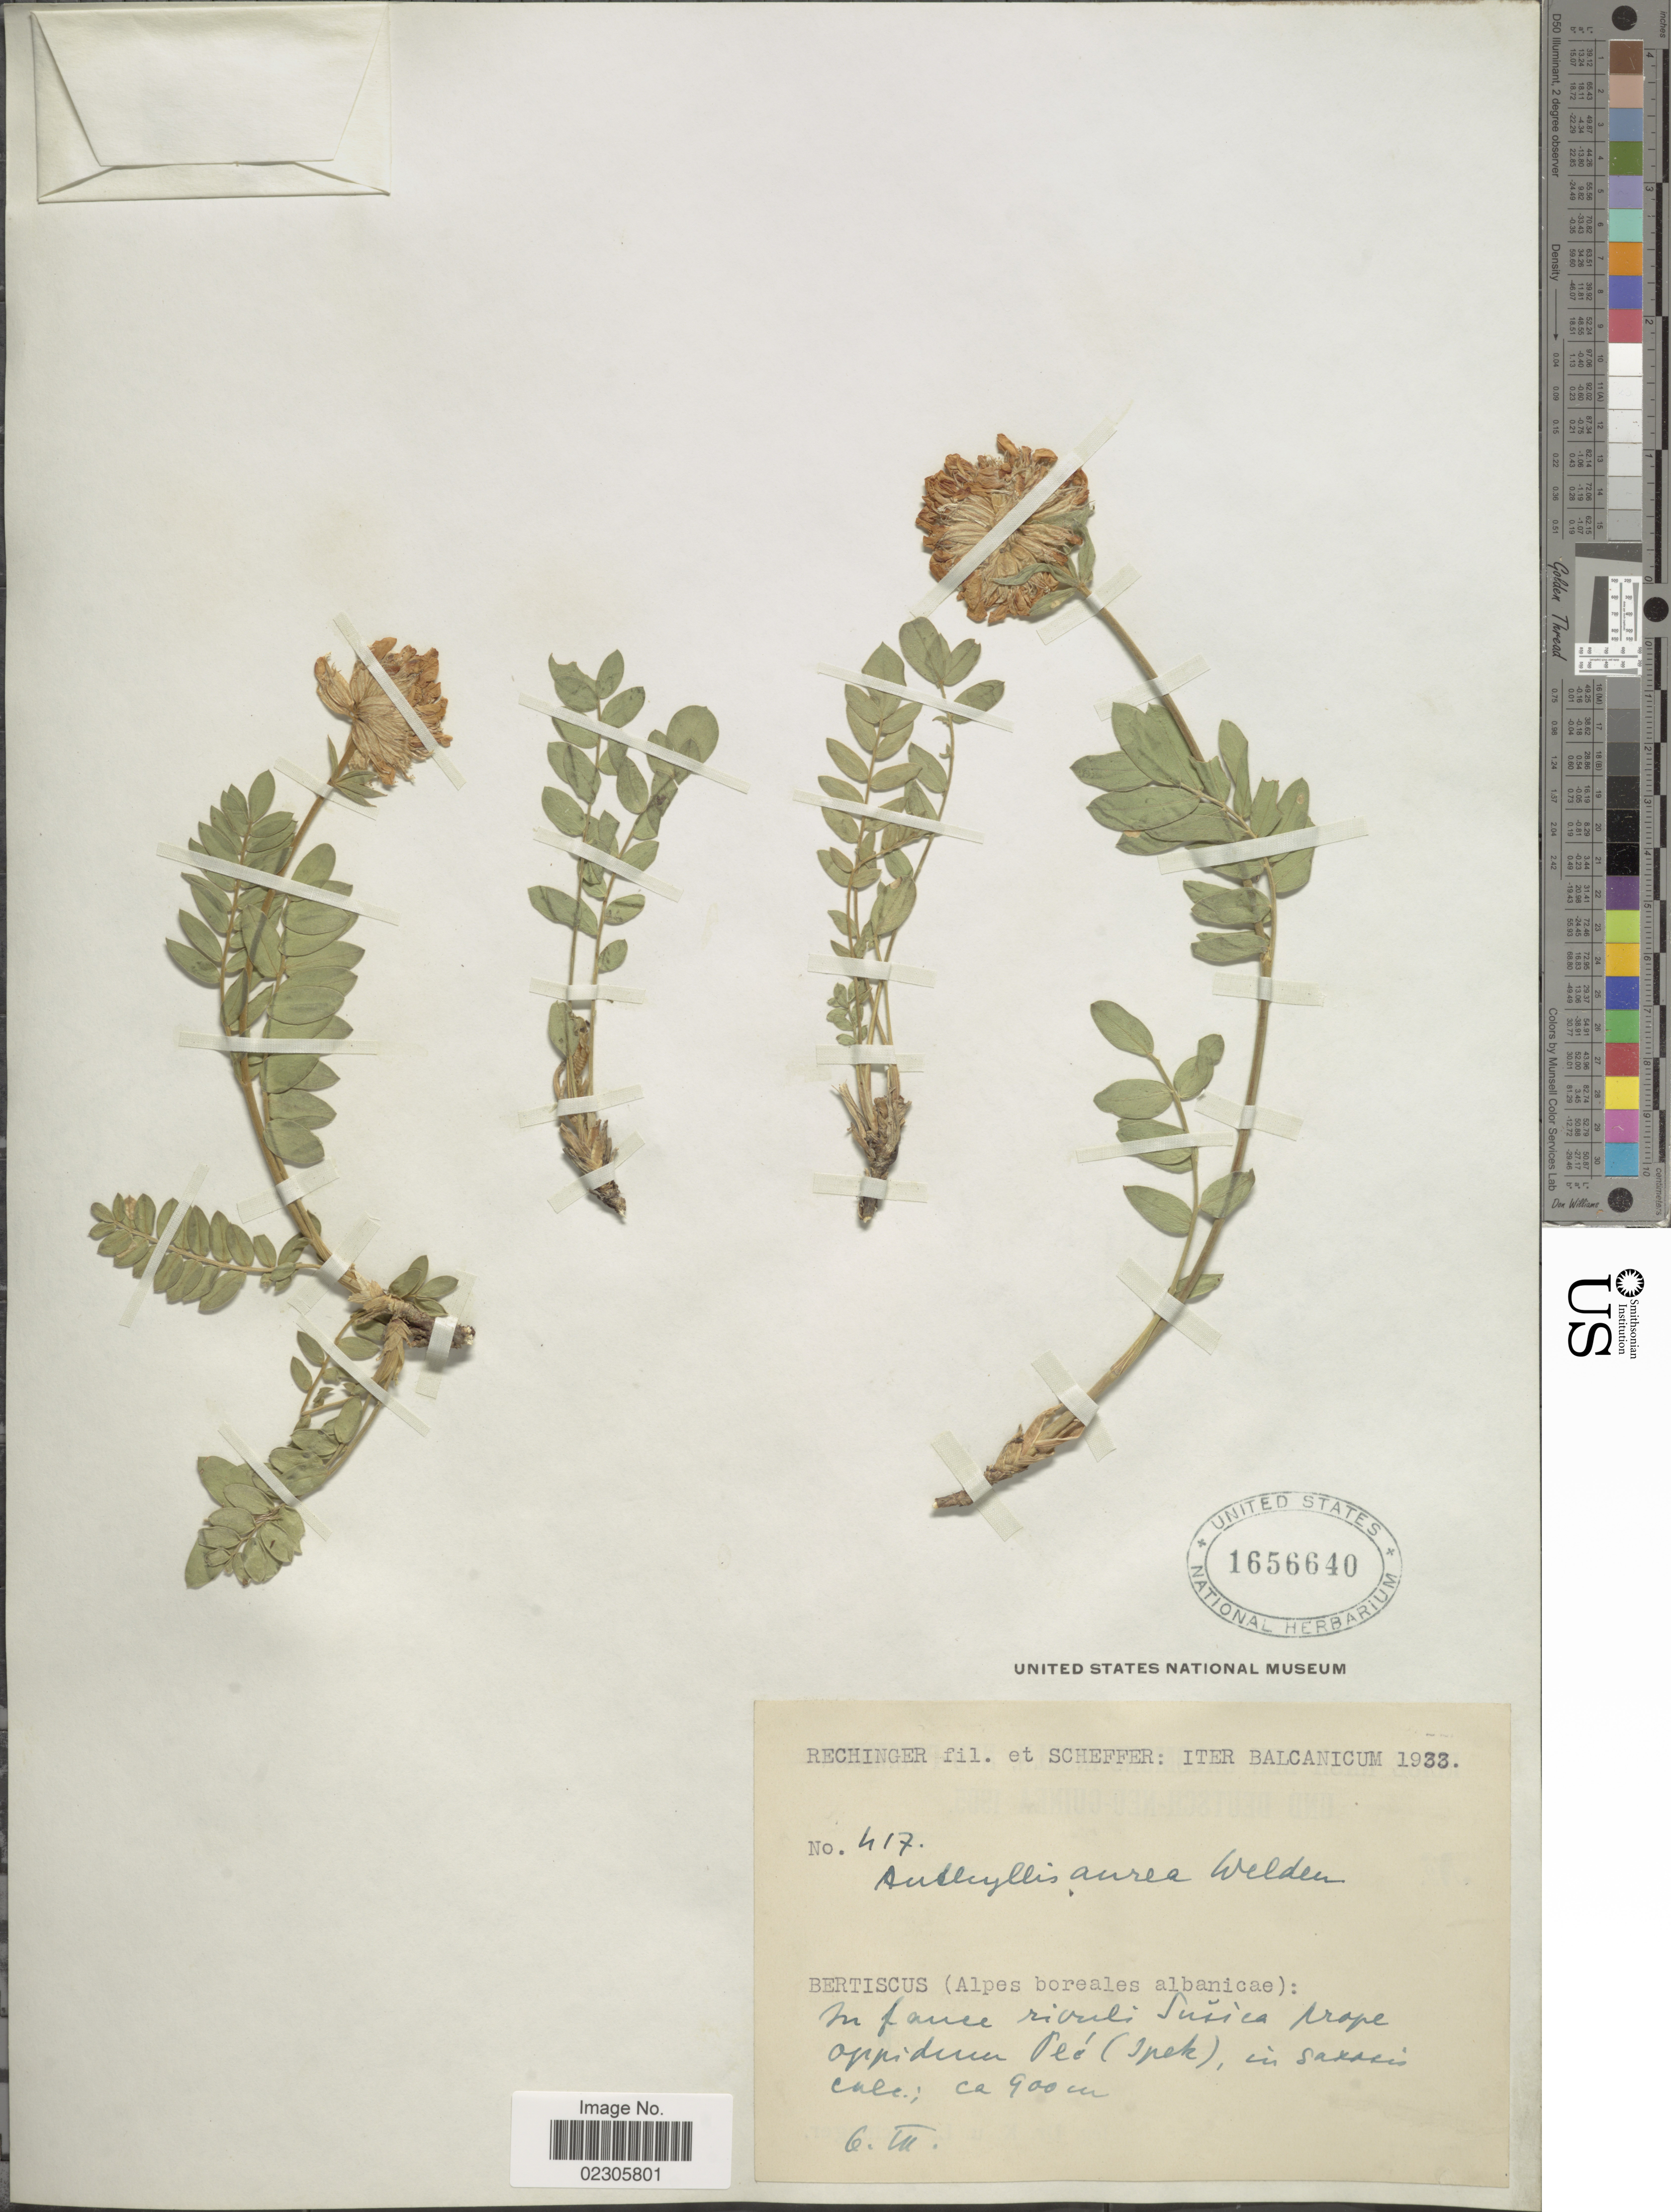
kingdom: Plantae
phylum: Tracheophyta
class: Magnoliopsida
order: Fabales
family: Fabaceae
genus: Anthyllis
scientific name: Anthyllis aurea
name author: Welden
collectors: -- Rechinger & Scheffer, --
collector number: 417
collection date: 1933-06-06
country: France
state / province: Provence-Alpes-Côte d'Azur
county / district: Alpes-Maritimes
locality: Balcanicum, Bertiscus (Alpes boreales albanicae), in frace rivali Susica prope oppiduuen Peo (Ipek), in Sararis cale [interpreted]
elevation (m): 900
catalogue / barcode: US 1656640